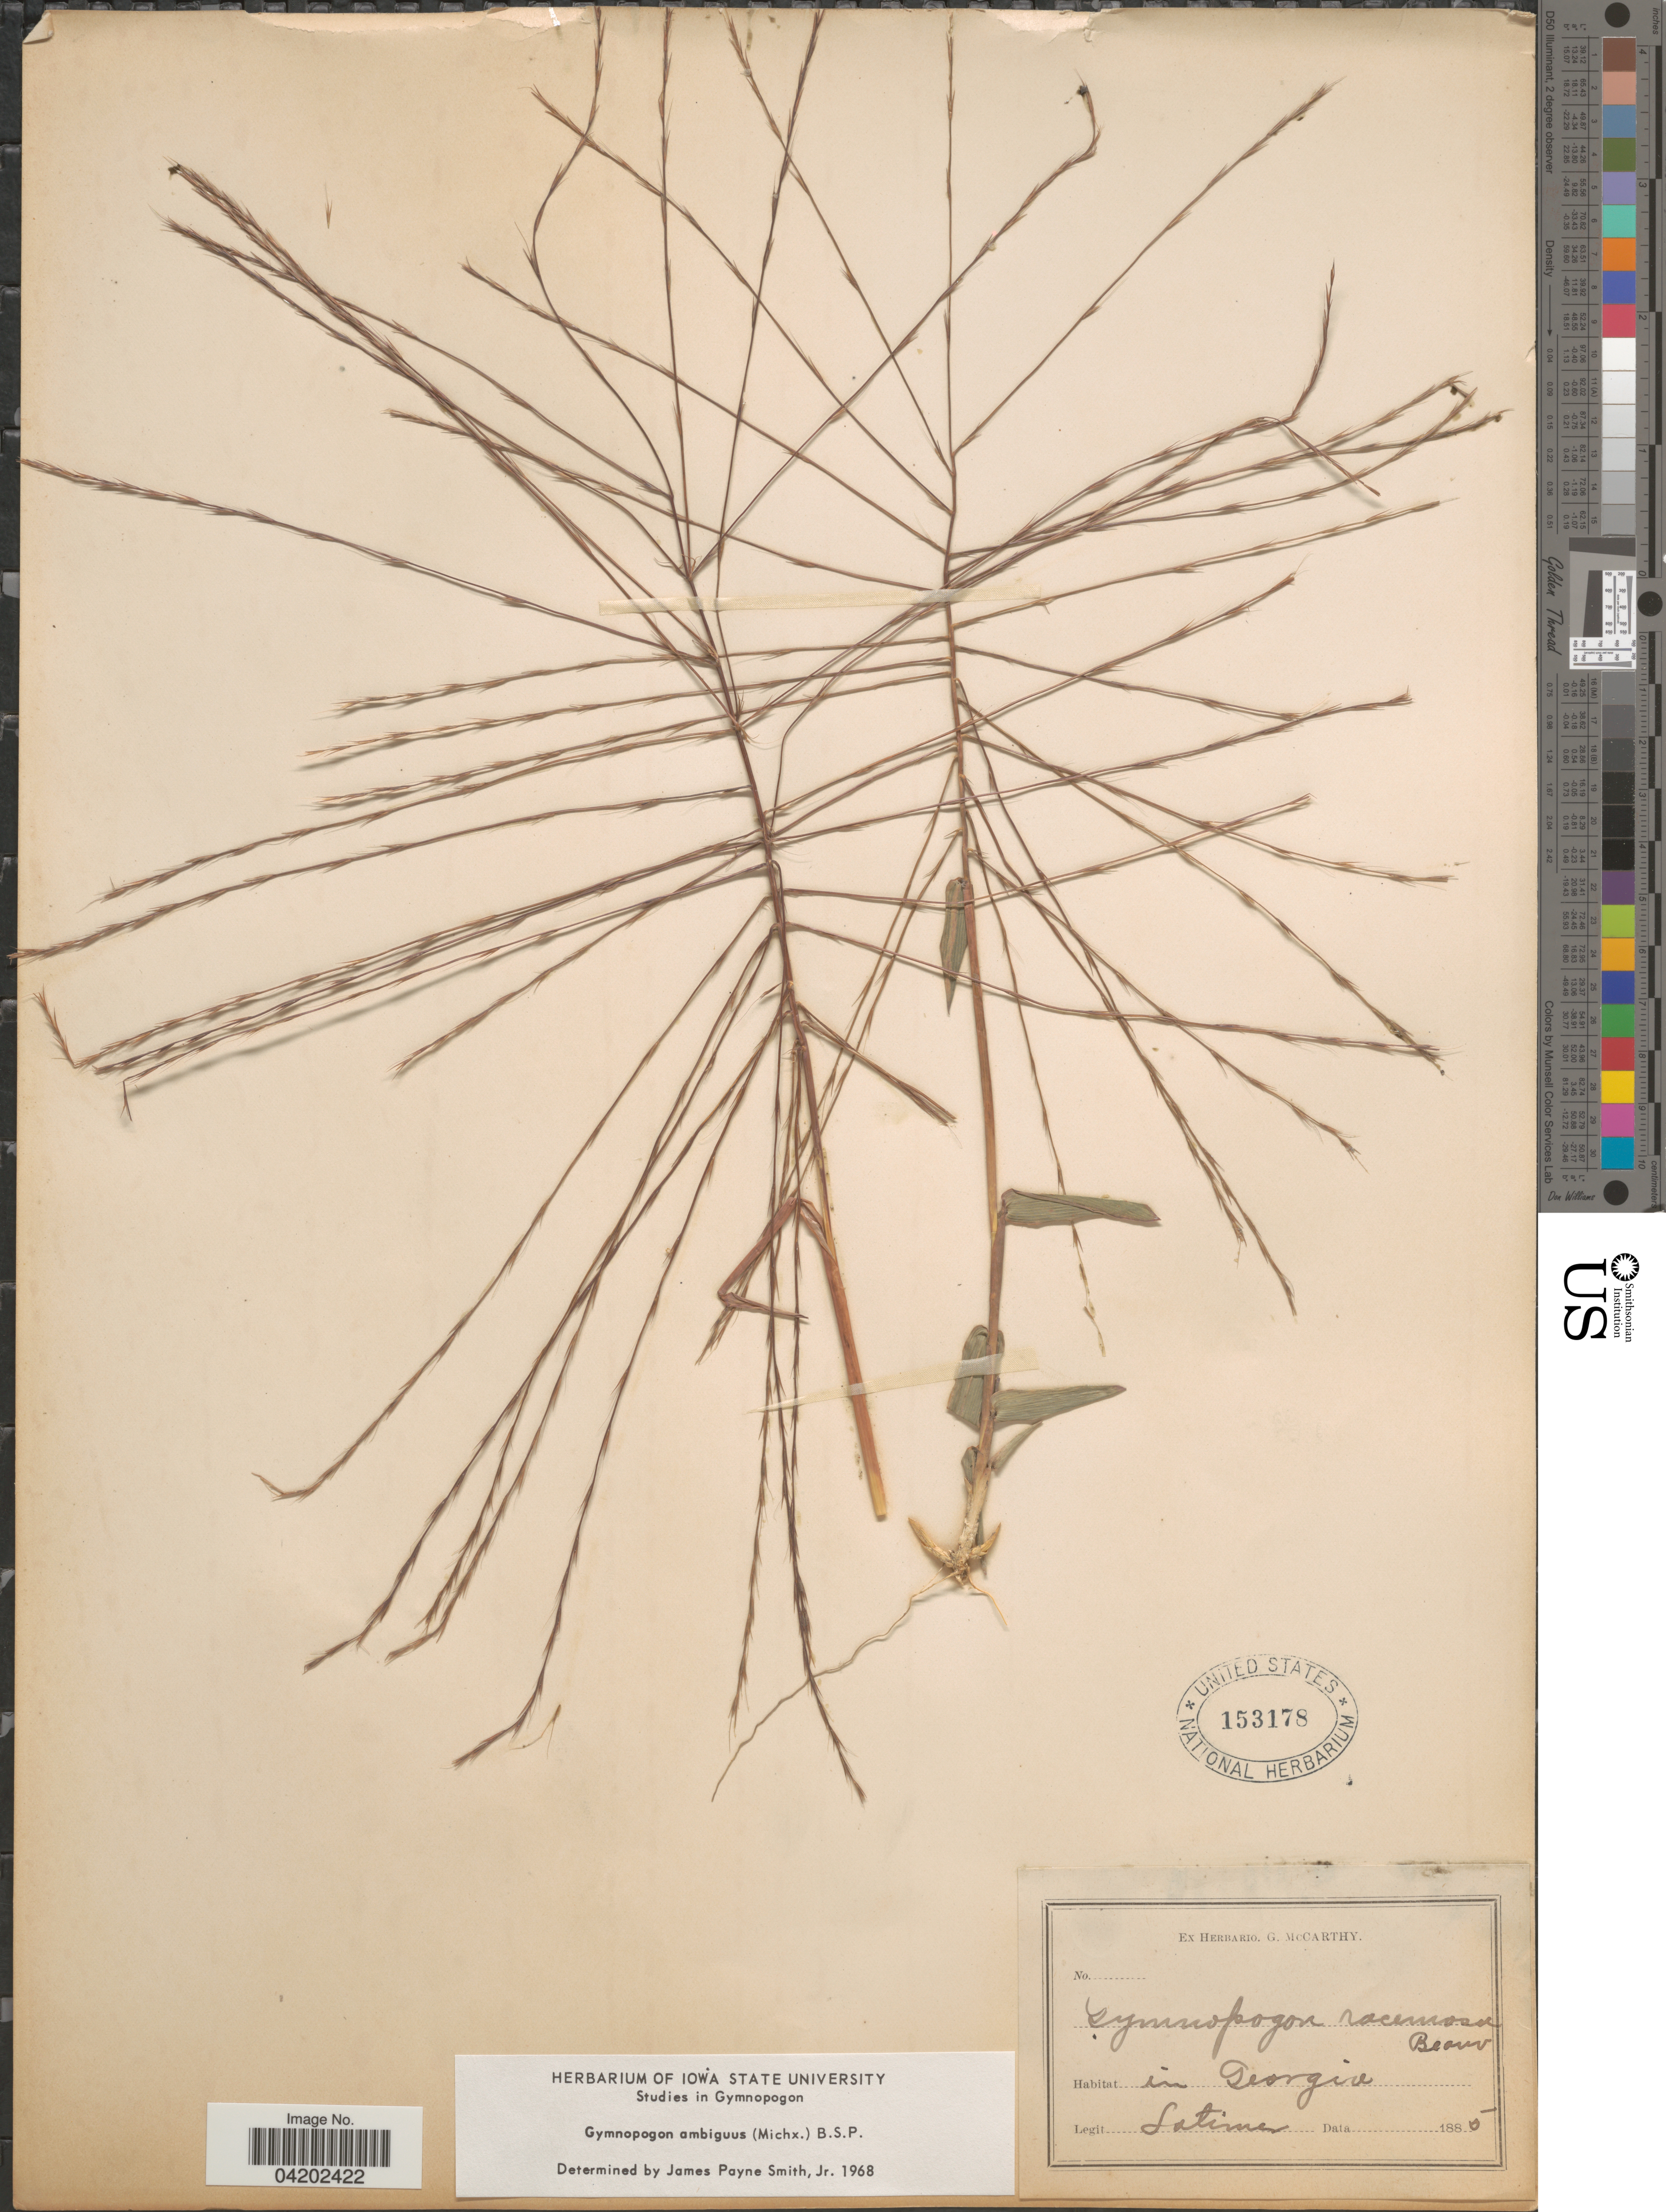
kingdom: Plantae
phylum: Tracheophyta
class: Liliopsida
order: Poales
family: Poaceae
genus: Gymnopogon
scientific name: Gymnopogon ambiguus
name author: (Michx.) Britton, Stearns & Poggenb.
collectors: Latimer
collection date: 1885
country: United States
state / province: Georgia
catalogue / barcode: US 153178